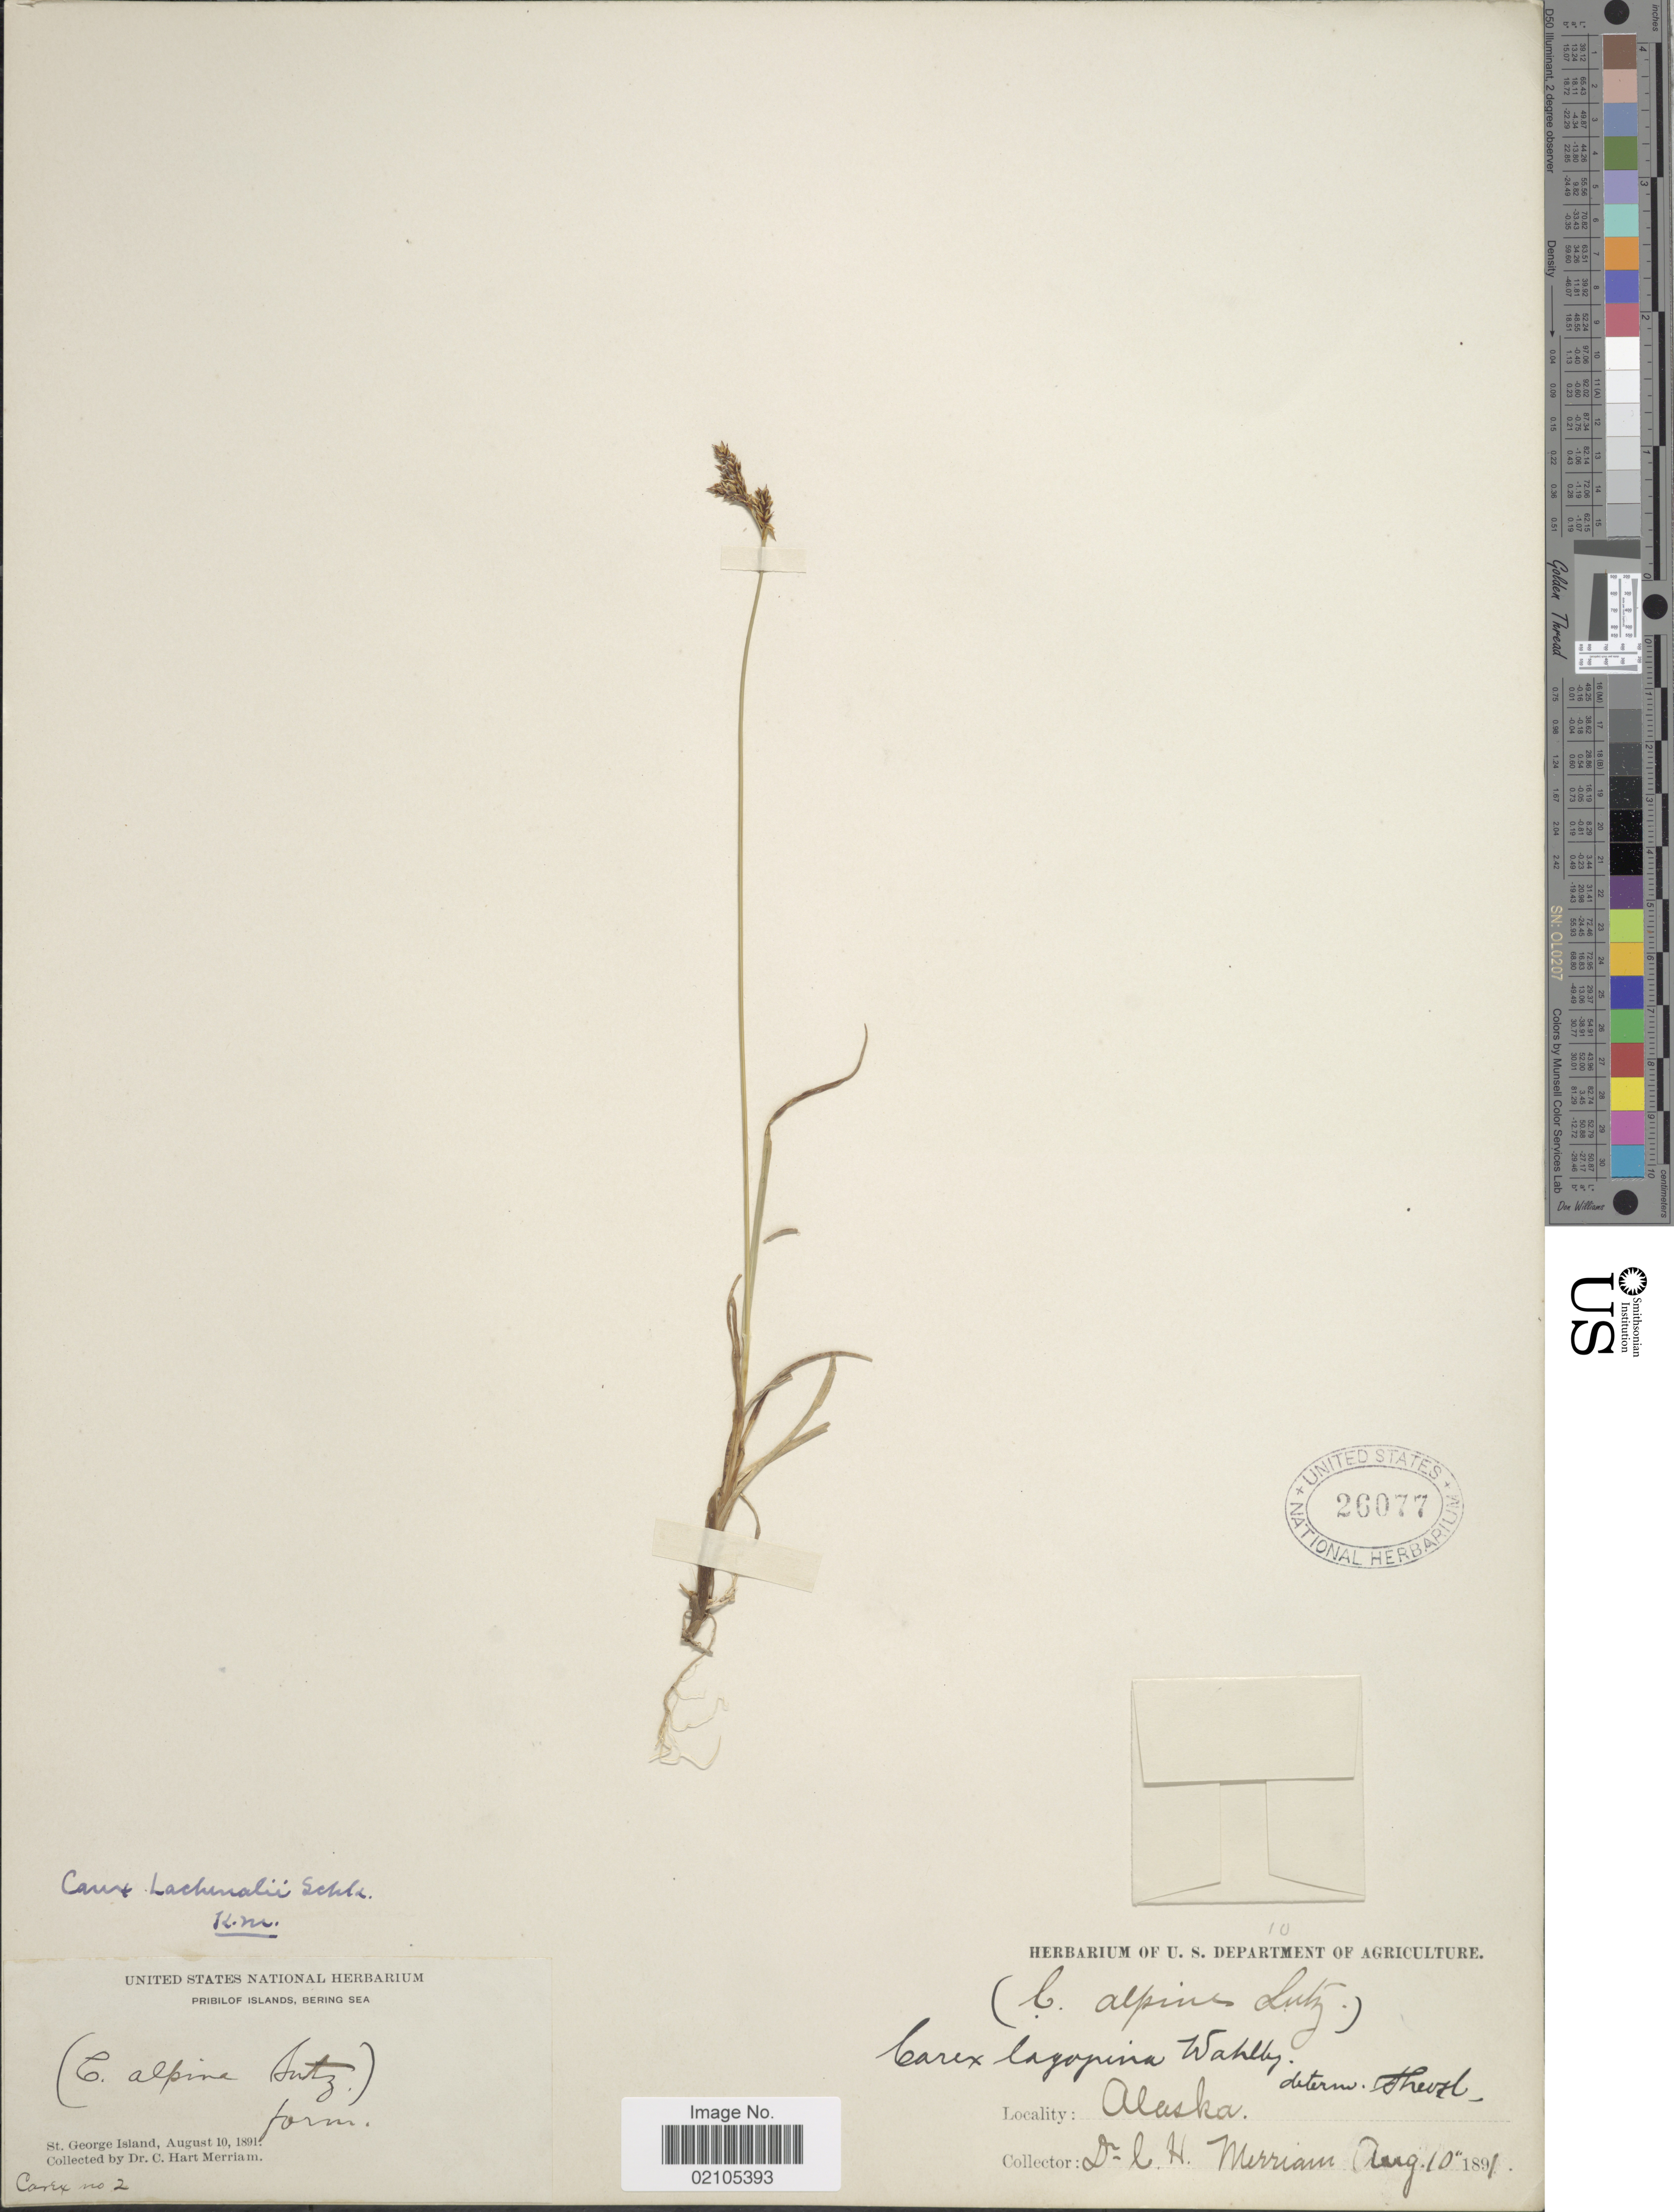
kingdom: Plantae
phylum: Tracheophyta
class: Liliopsida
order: Poales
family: Cyperaceae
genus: Carex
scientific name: Carex lachenalii subsp. lachenalii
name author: Schkuhr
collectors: C. Merriam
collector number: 2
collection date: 1891-08-10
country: United States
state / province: Alaska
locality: St. George Island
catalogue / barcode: US 26077